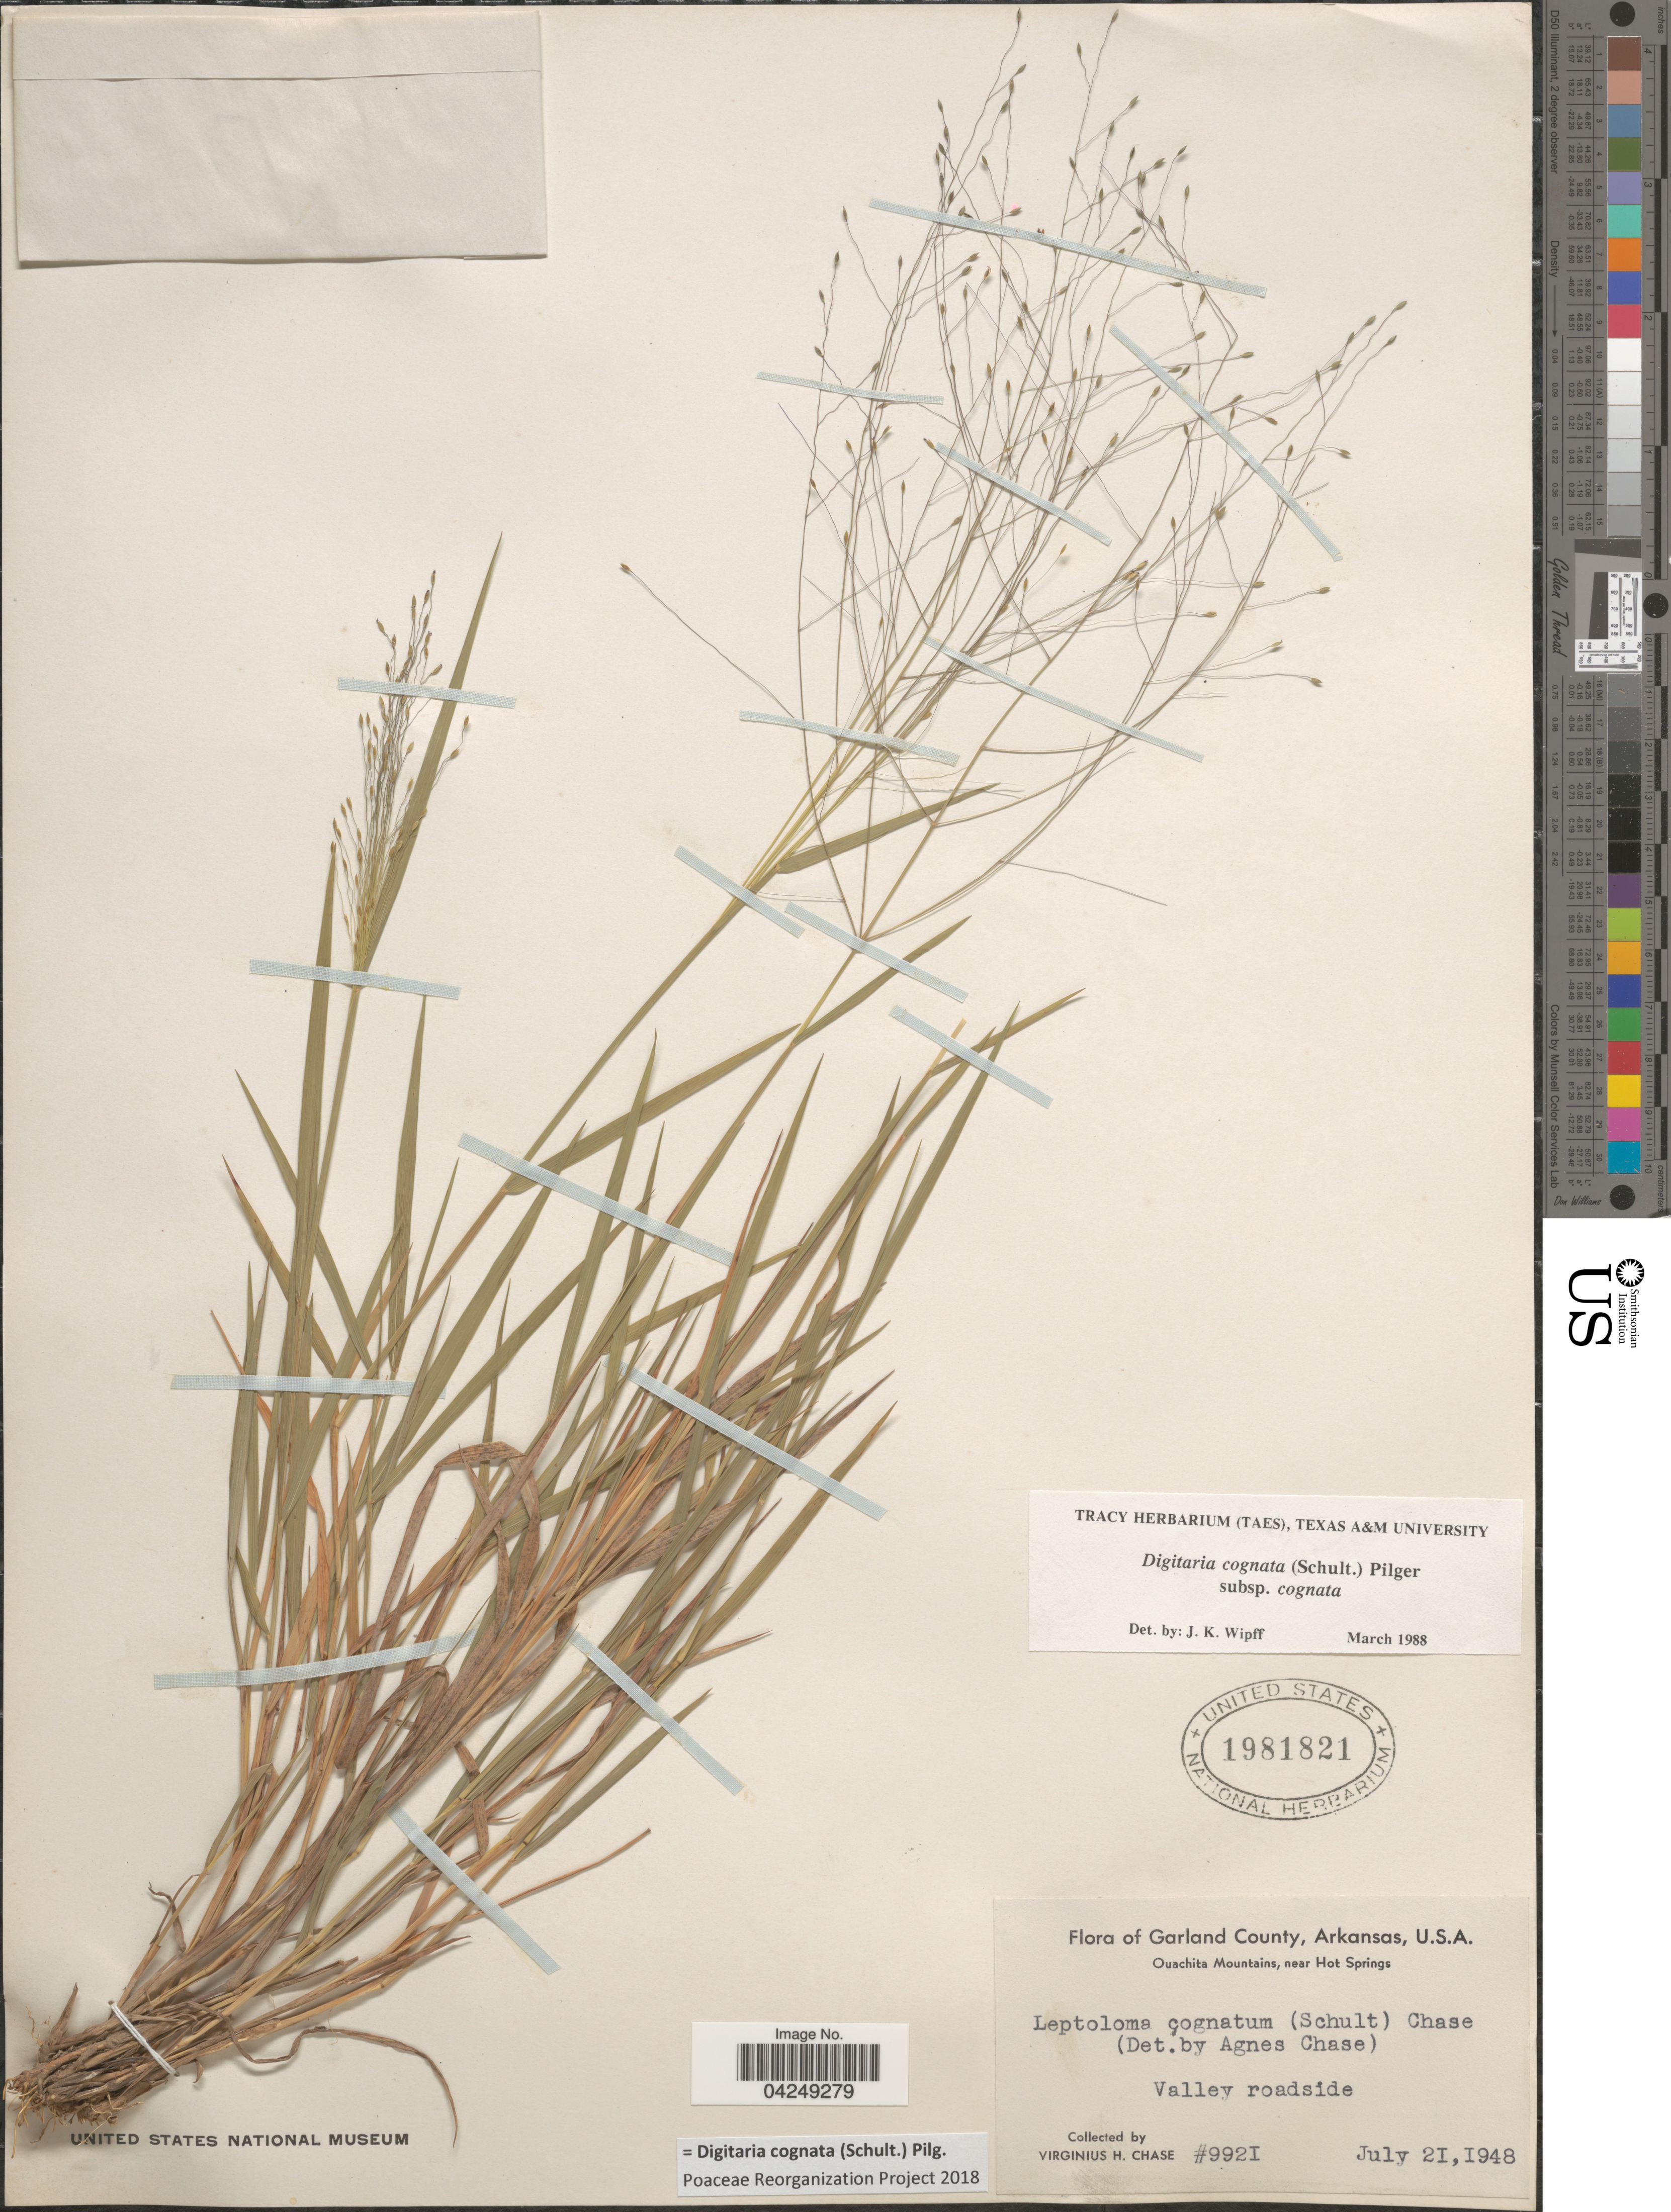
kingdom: Plantae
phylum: Tracheophyta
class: Liliopsida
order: Poales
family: Poaceae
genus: Digitaria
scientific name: Digitaria cognata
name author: (Scult.) Pilg.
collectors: V. H. Chase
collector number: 9921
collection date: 1948-07-21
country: United States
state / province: Arkansas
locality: Garland County. Ouachita Mountains, near Hot Springs. Valley roadside.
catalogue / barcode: US 1981821